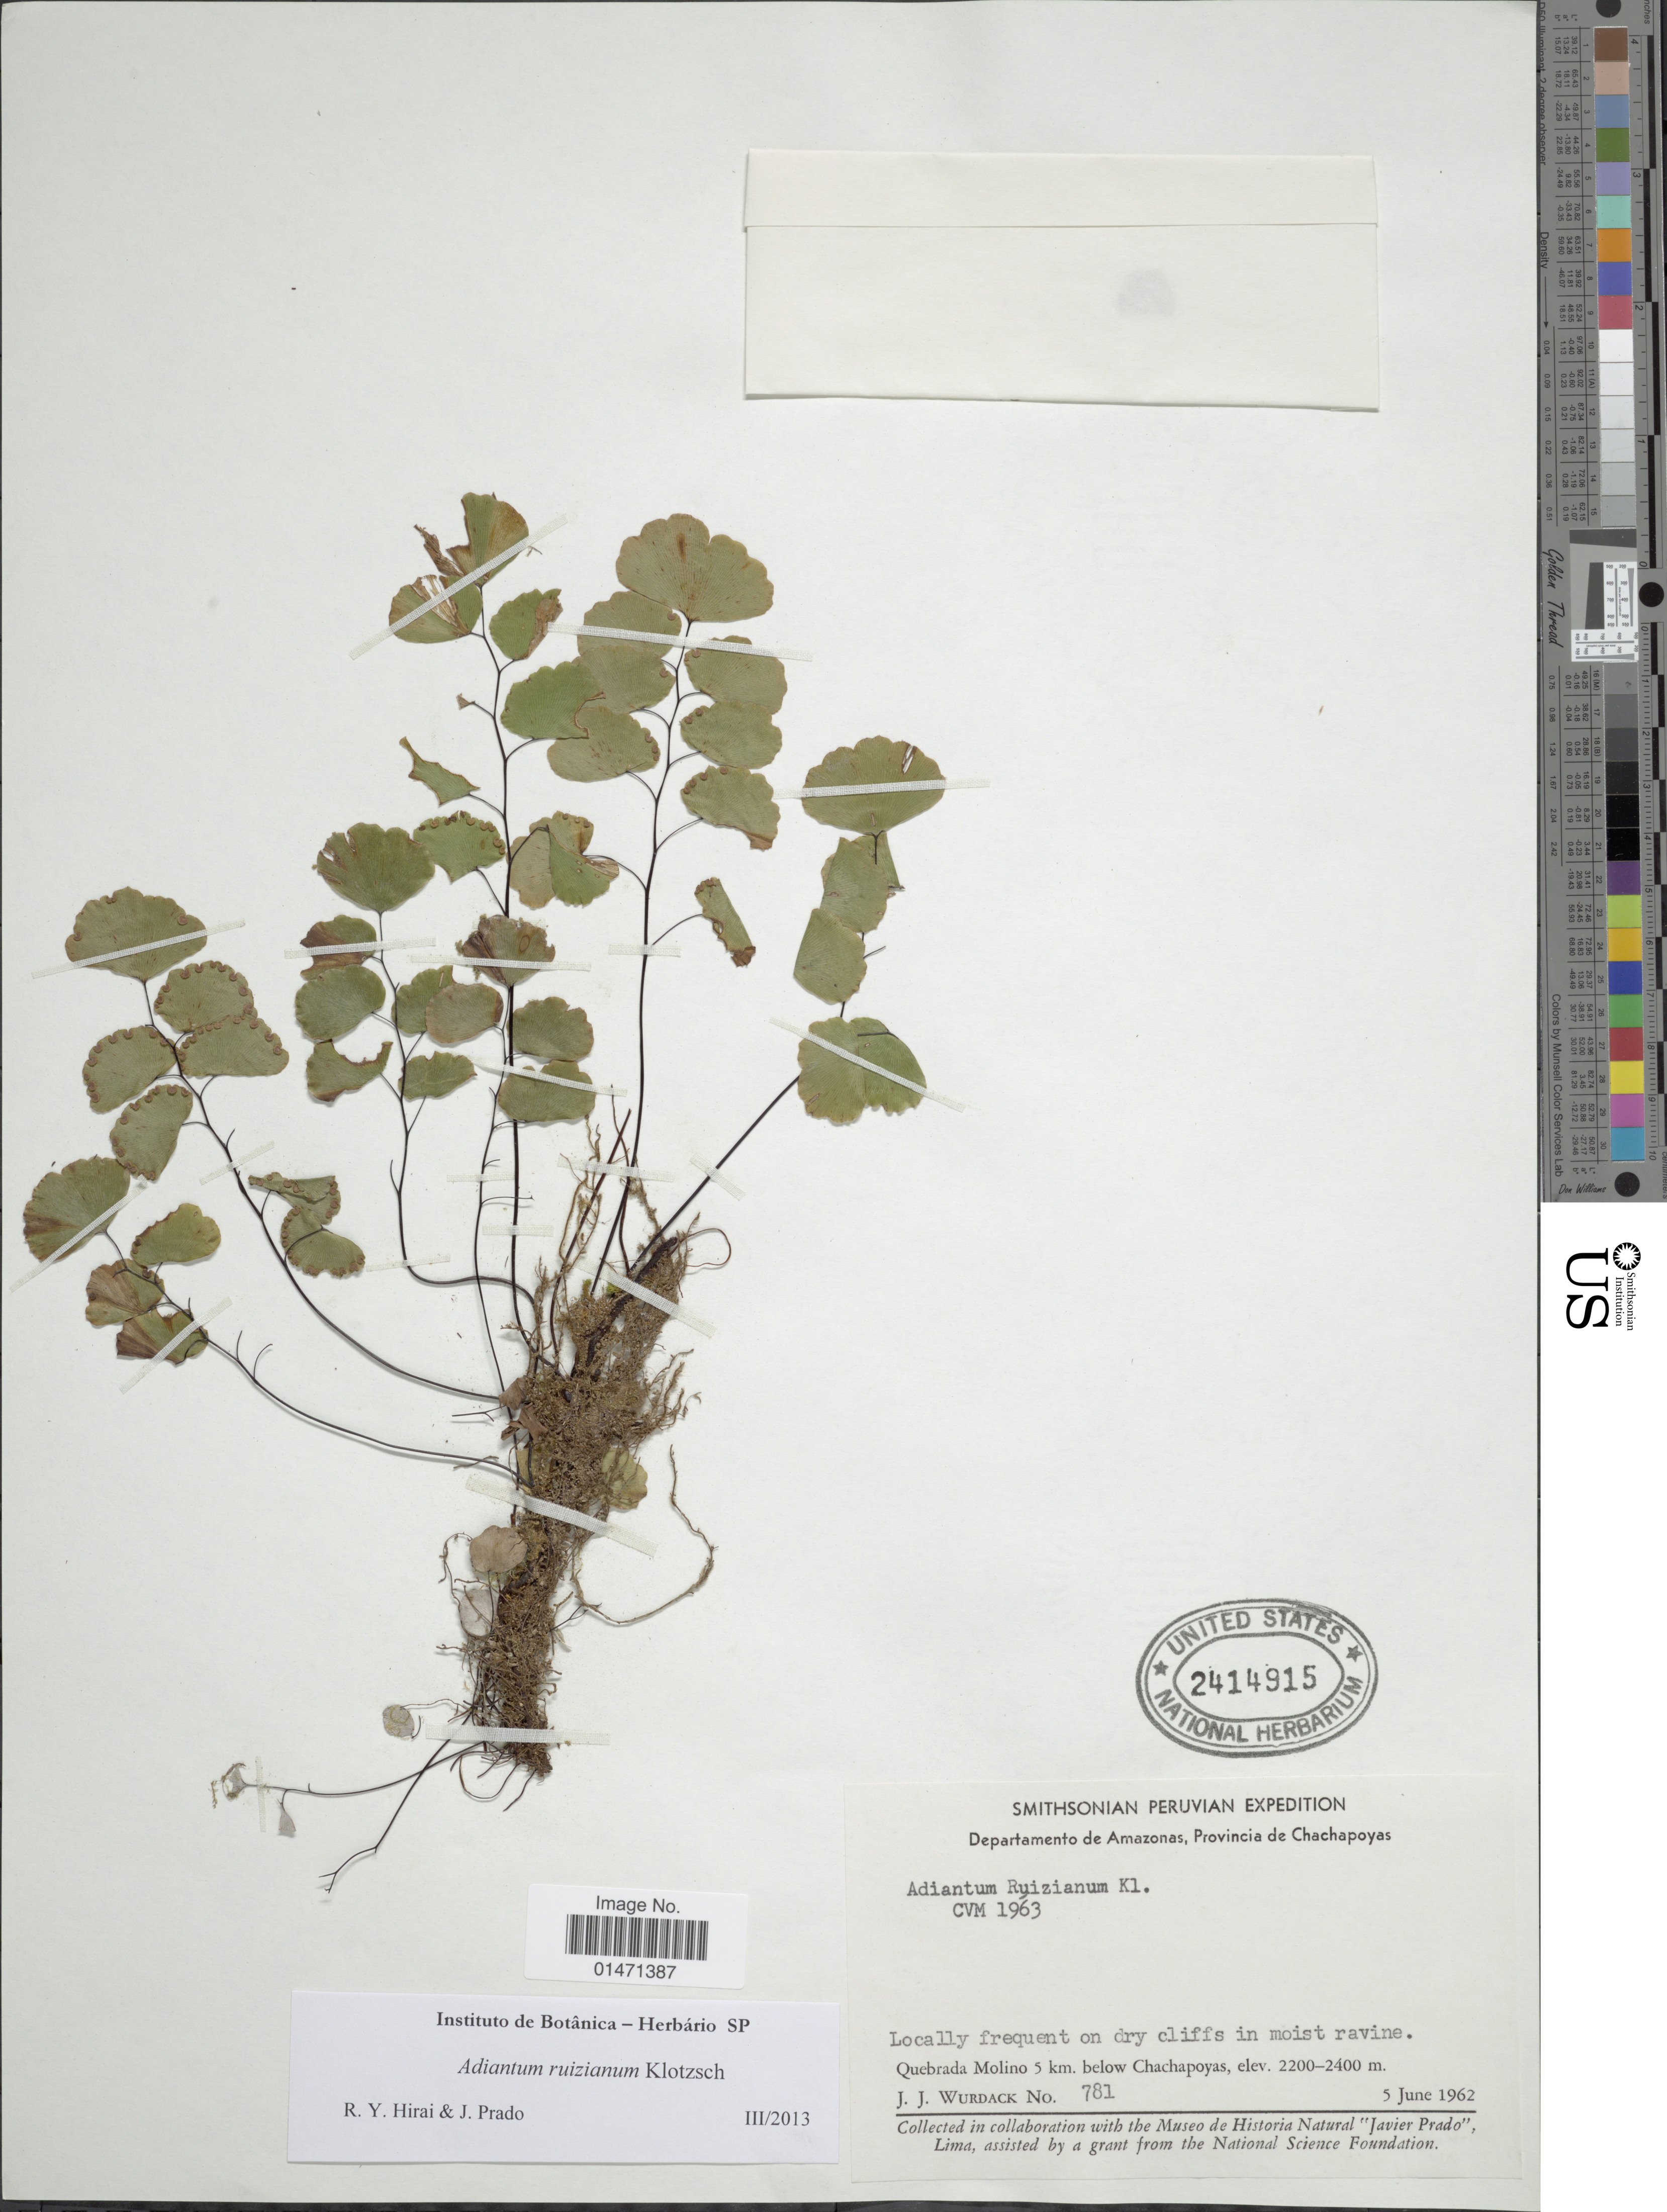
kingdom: Plantae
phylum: Tracheophyta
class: Polypodiopsida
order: Polypodiales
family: Pteridaceae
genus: Adiantum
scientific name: Adiantum ruizianum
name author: Klotzsch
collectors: J. J. Wurdack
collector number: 781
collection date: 1962-06-05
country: Peru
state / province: Amazonas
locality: Departamento de Amazonas, Provincia de Chachapoyas, quebrada Molino 5km below Chachapoyas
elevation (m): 2200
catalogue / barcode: US 2414915